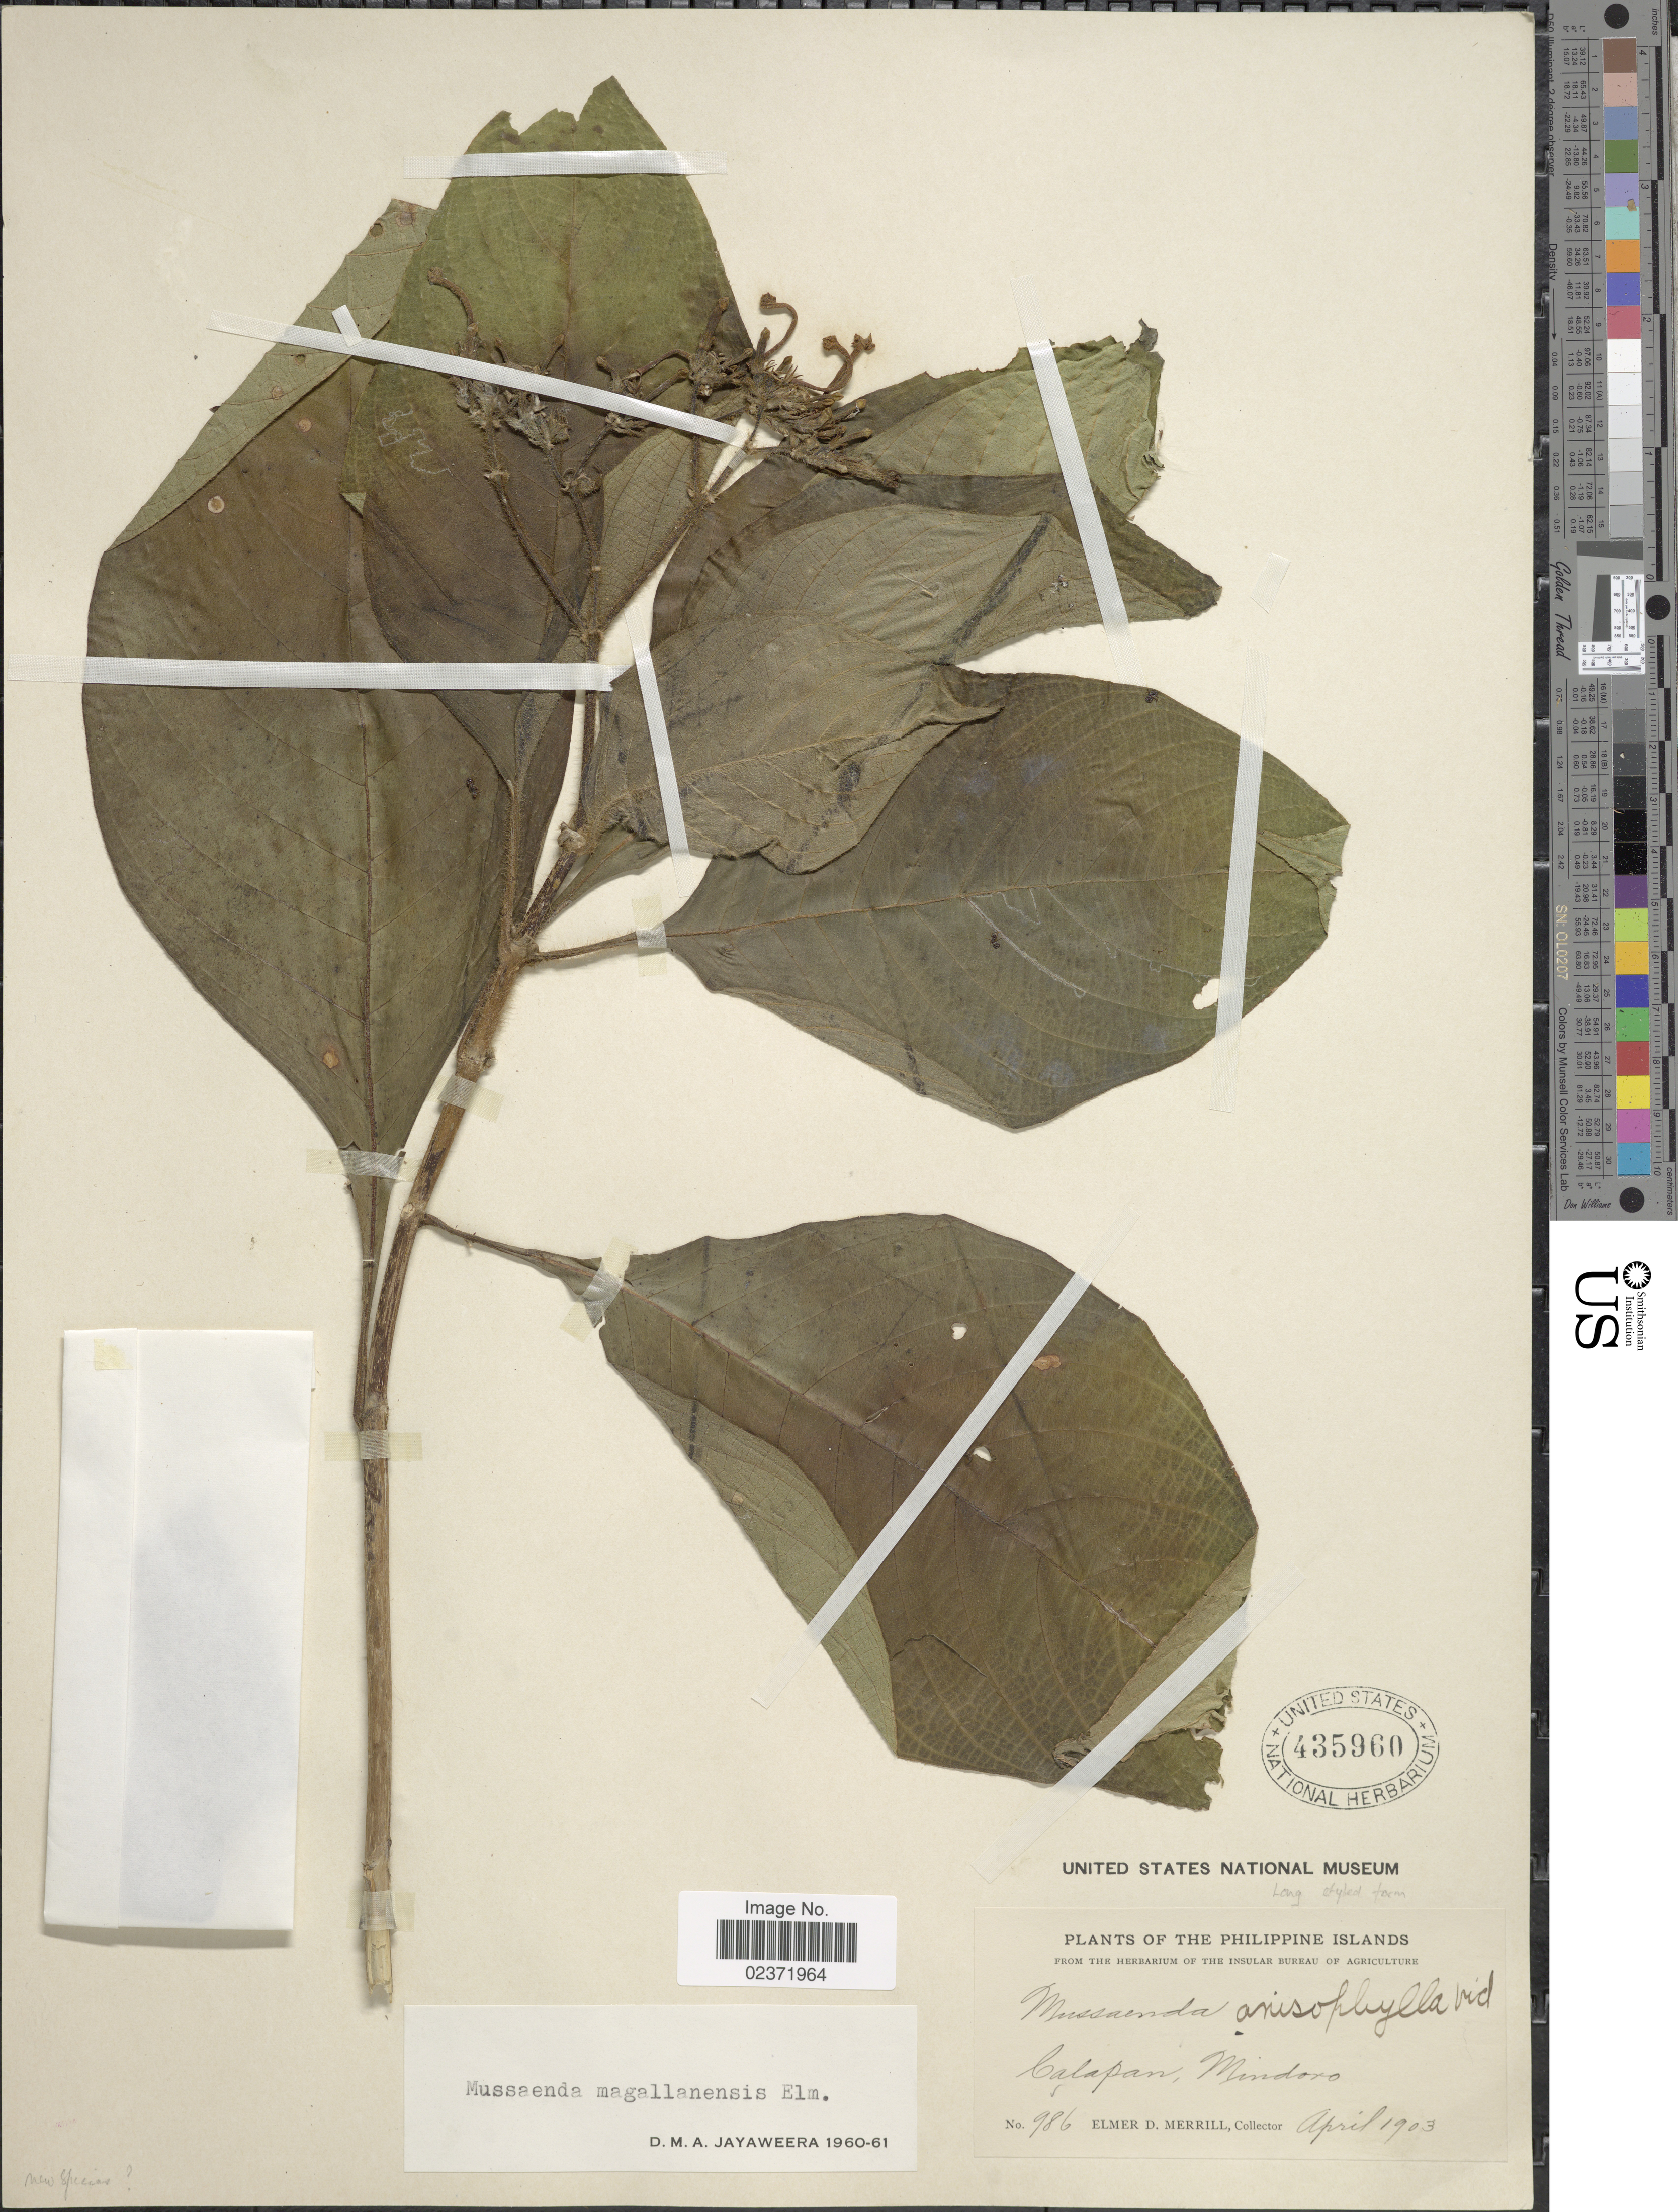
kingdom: Plantae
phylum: Tracheophyta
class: Magnoliopsida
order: Gentianales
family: Rubiaceae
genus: Mussaenda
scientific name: Mussaenda magallanensis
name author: Elmer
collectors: E. D. Merrill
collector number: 986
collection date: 1903-04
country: Philippines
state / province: Mimaropa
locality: Calapan, Mindoro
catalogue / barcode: US 435960